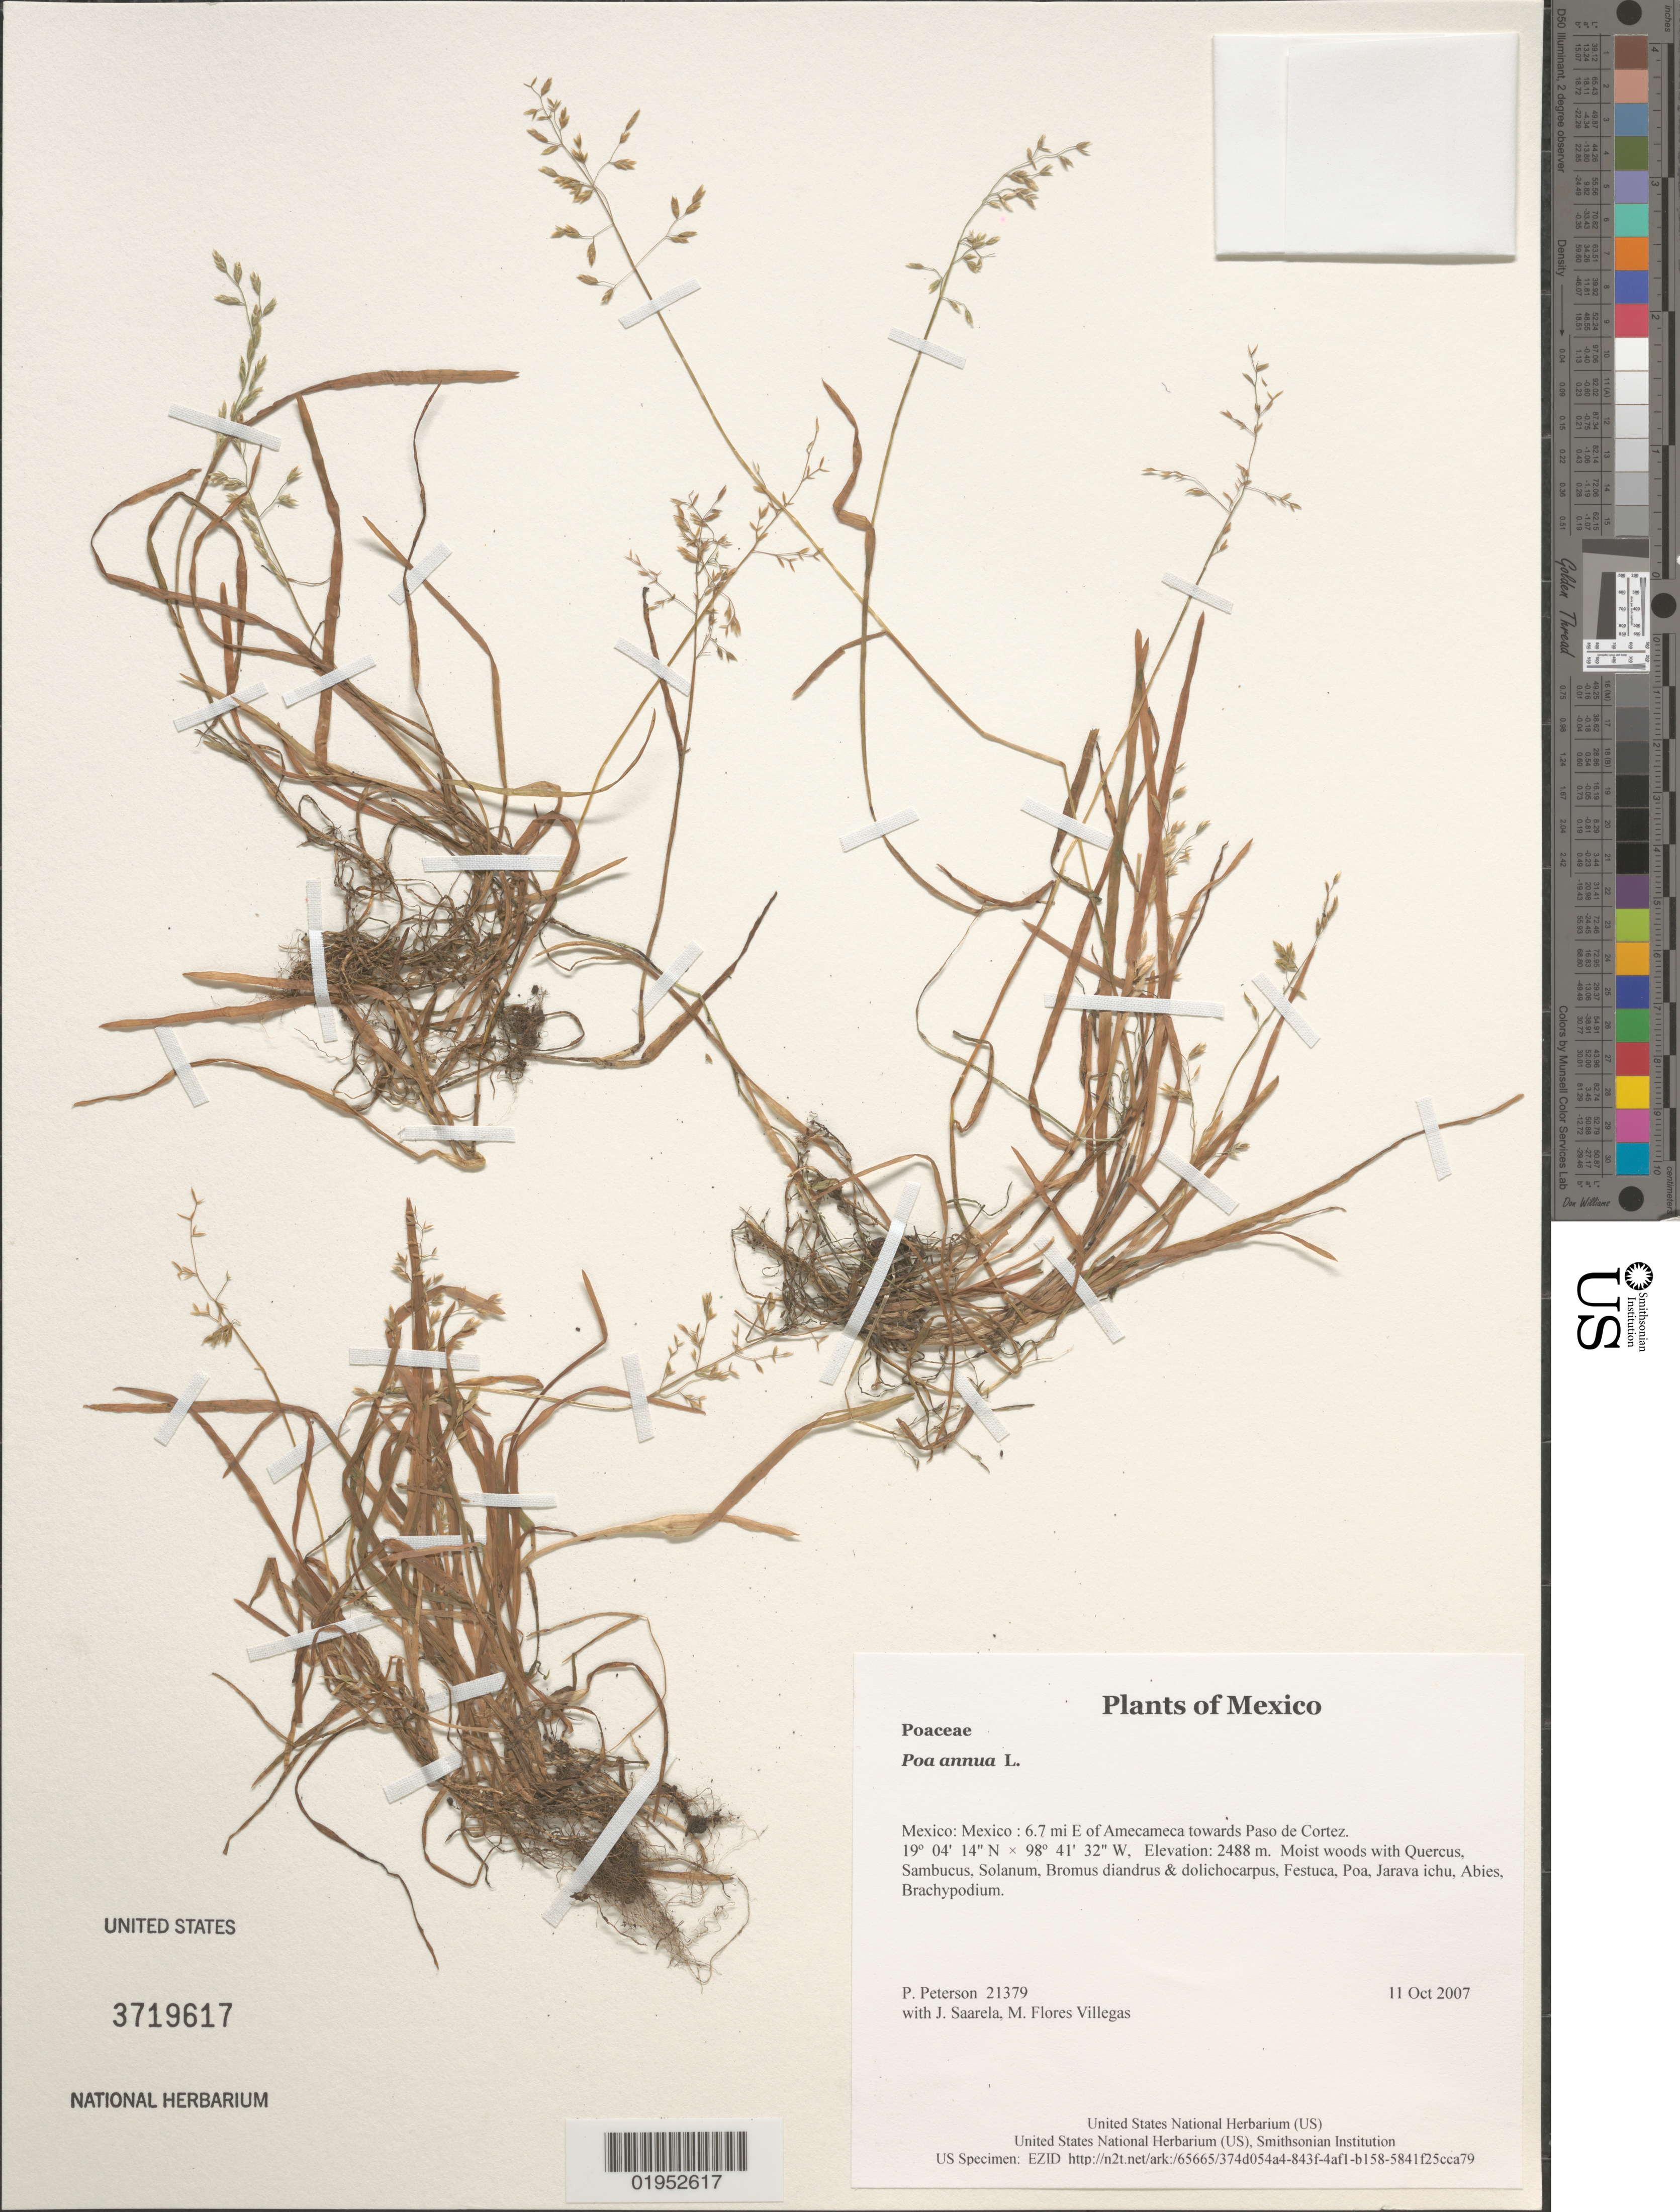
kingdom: Plantae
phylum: Tracheophyta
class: Liliopsida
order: Poales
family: Poaceae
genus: Poa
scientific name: Poa annua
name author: L.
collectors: P. M. Peterson, J. Saarela & M. Flores Villegas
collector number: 21379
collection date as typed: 11 Oct 2007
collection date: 2007-10-11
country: Mexico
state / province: México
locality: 6.7 mi E of Amecameca towards Paso de Cortez.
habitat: Moist woods with Quercus, Sambucus, Solanum, Bromus diandrus & dolichocarpus, Festuca, Poa, Jarava ichu, Abies, Brachypodium.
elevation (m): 2488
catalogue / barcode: US 3719617